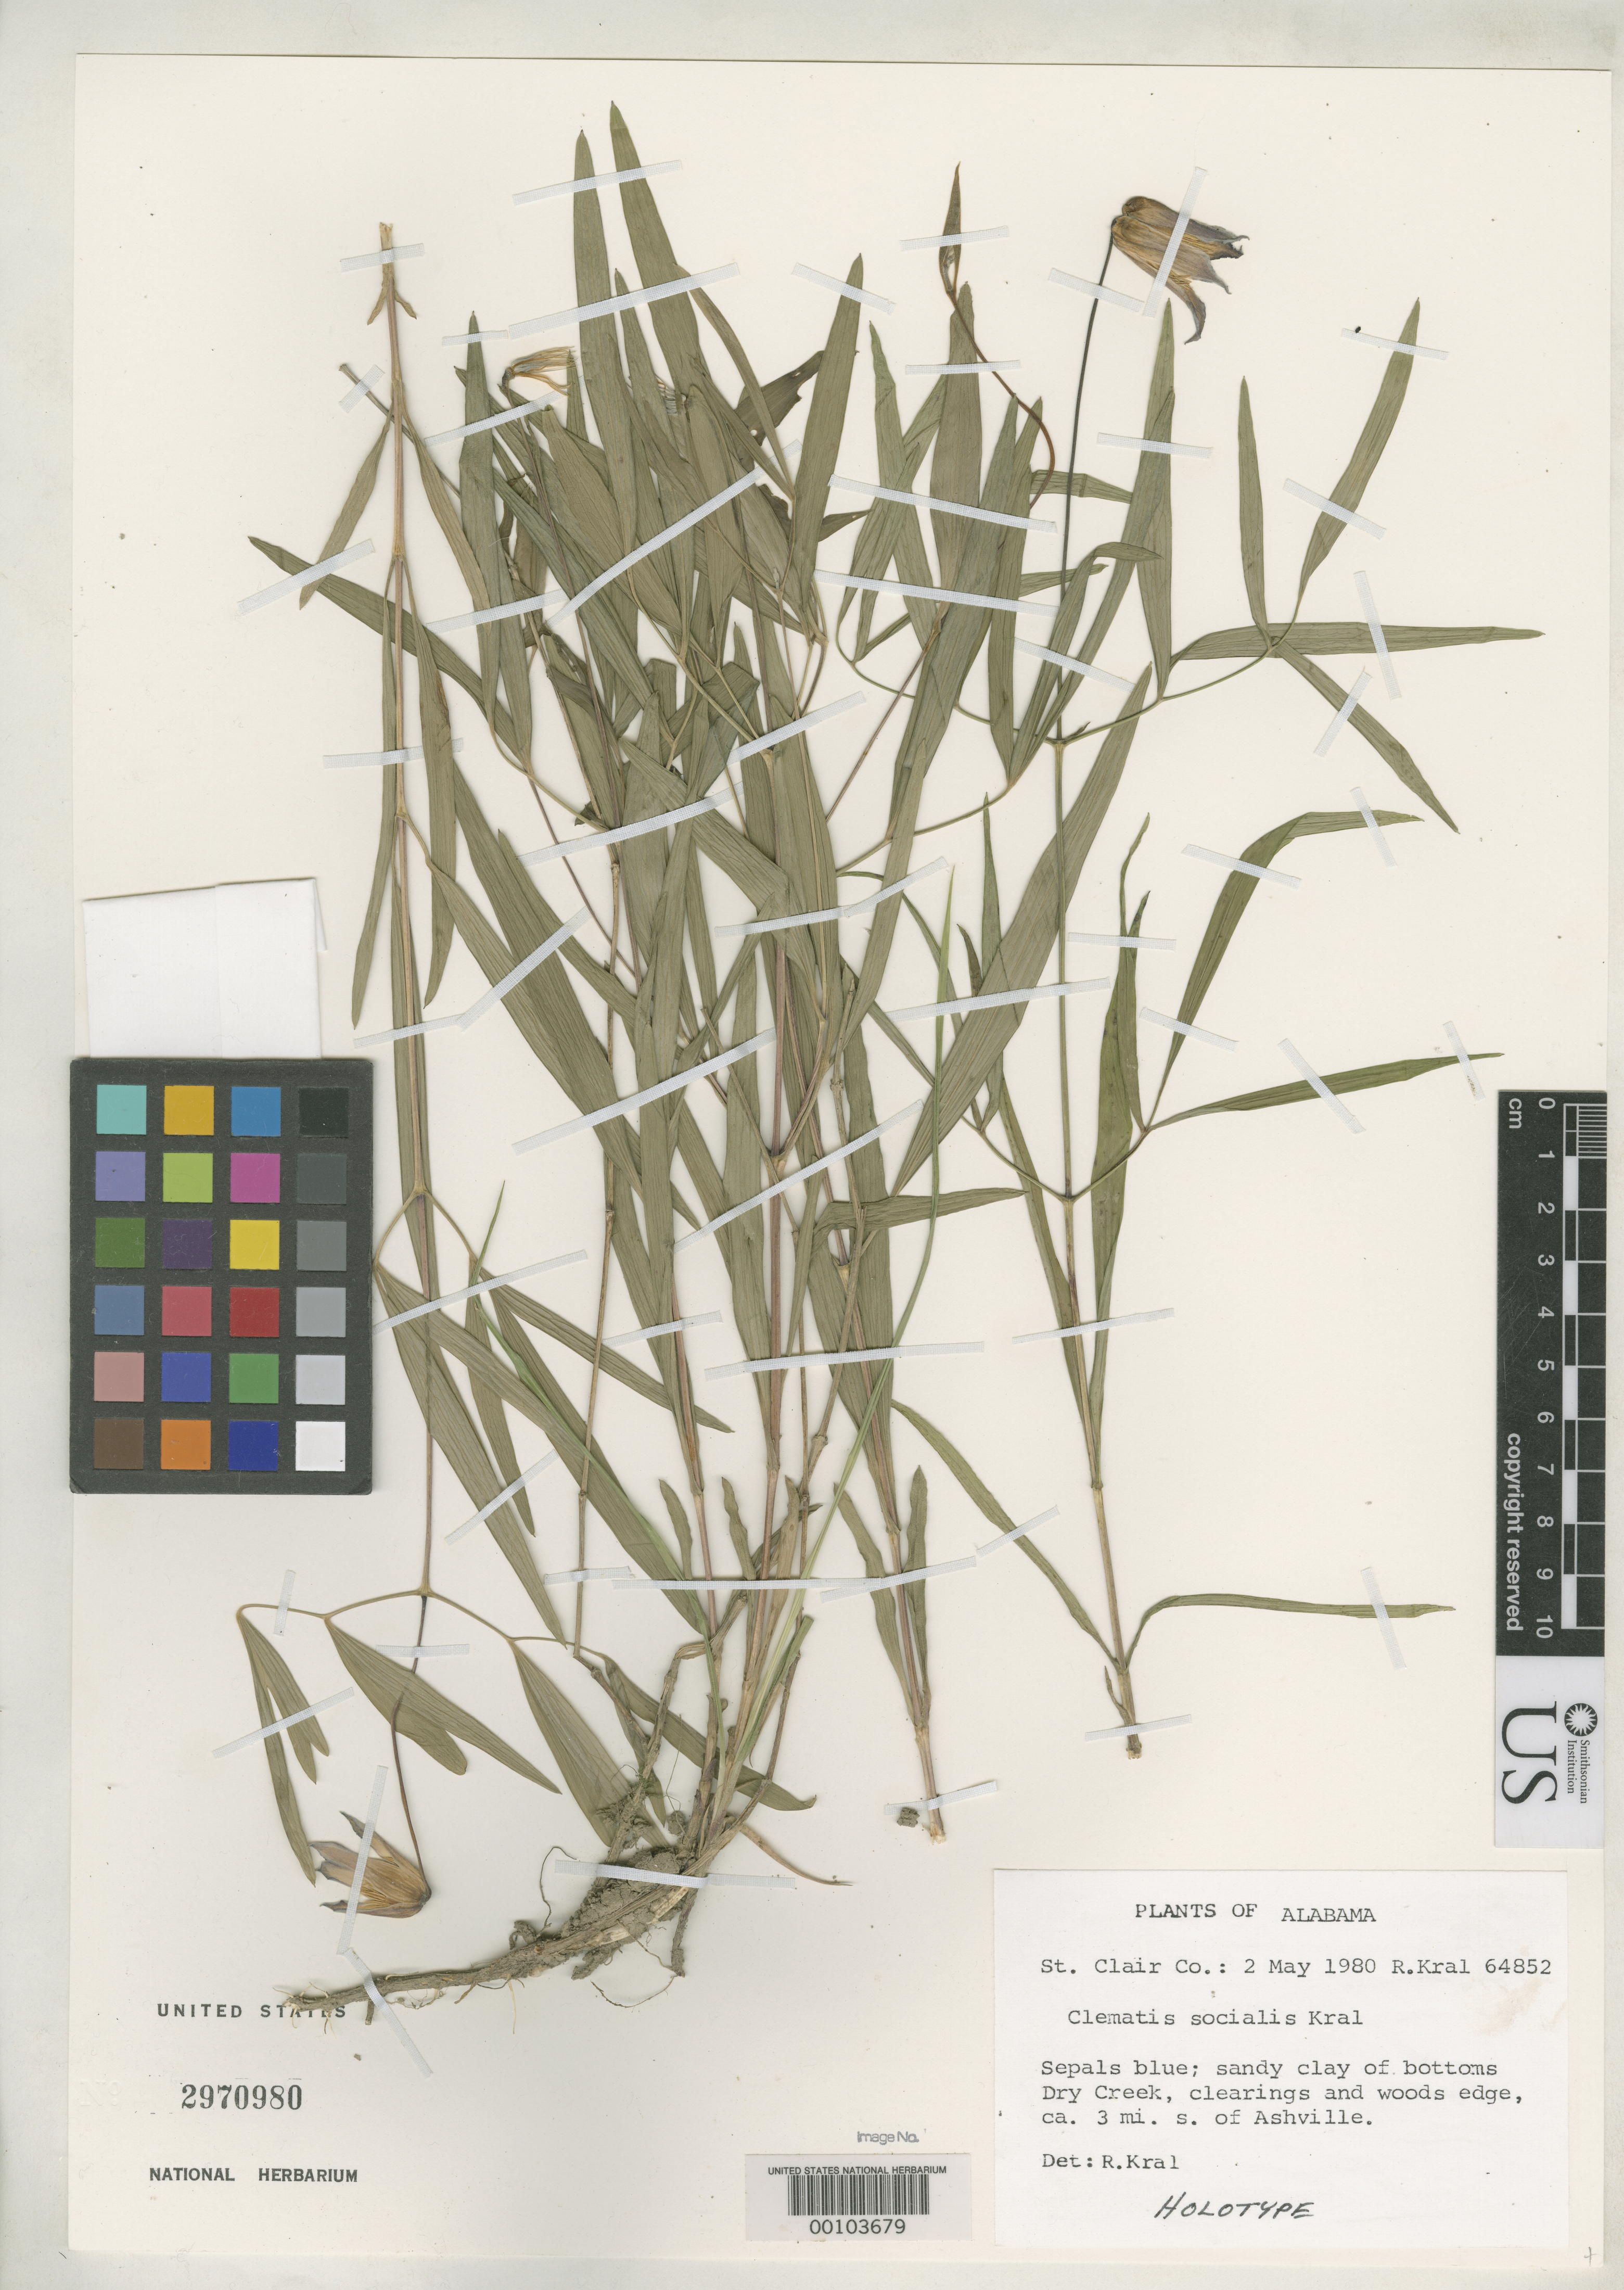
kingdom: Plantae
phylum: Tracheophyta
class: Magnoliopsida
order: Ranunculales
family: Ranunculaceae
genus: Clematis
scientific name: Clematis socialis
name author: Kral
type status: Holotype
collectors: R. Kral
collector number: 64852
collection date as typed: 02 May 1980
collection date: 1980-05-02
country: United States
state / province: Alabama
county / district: St. Clair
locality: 3 mi S of Ashville.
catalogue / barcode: US 2970980